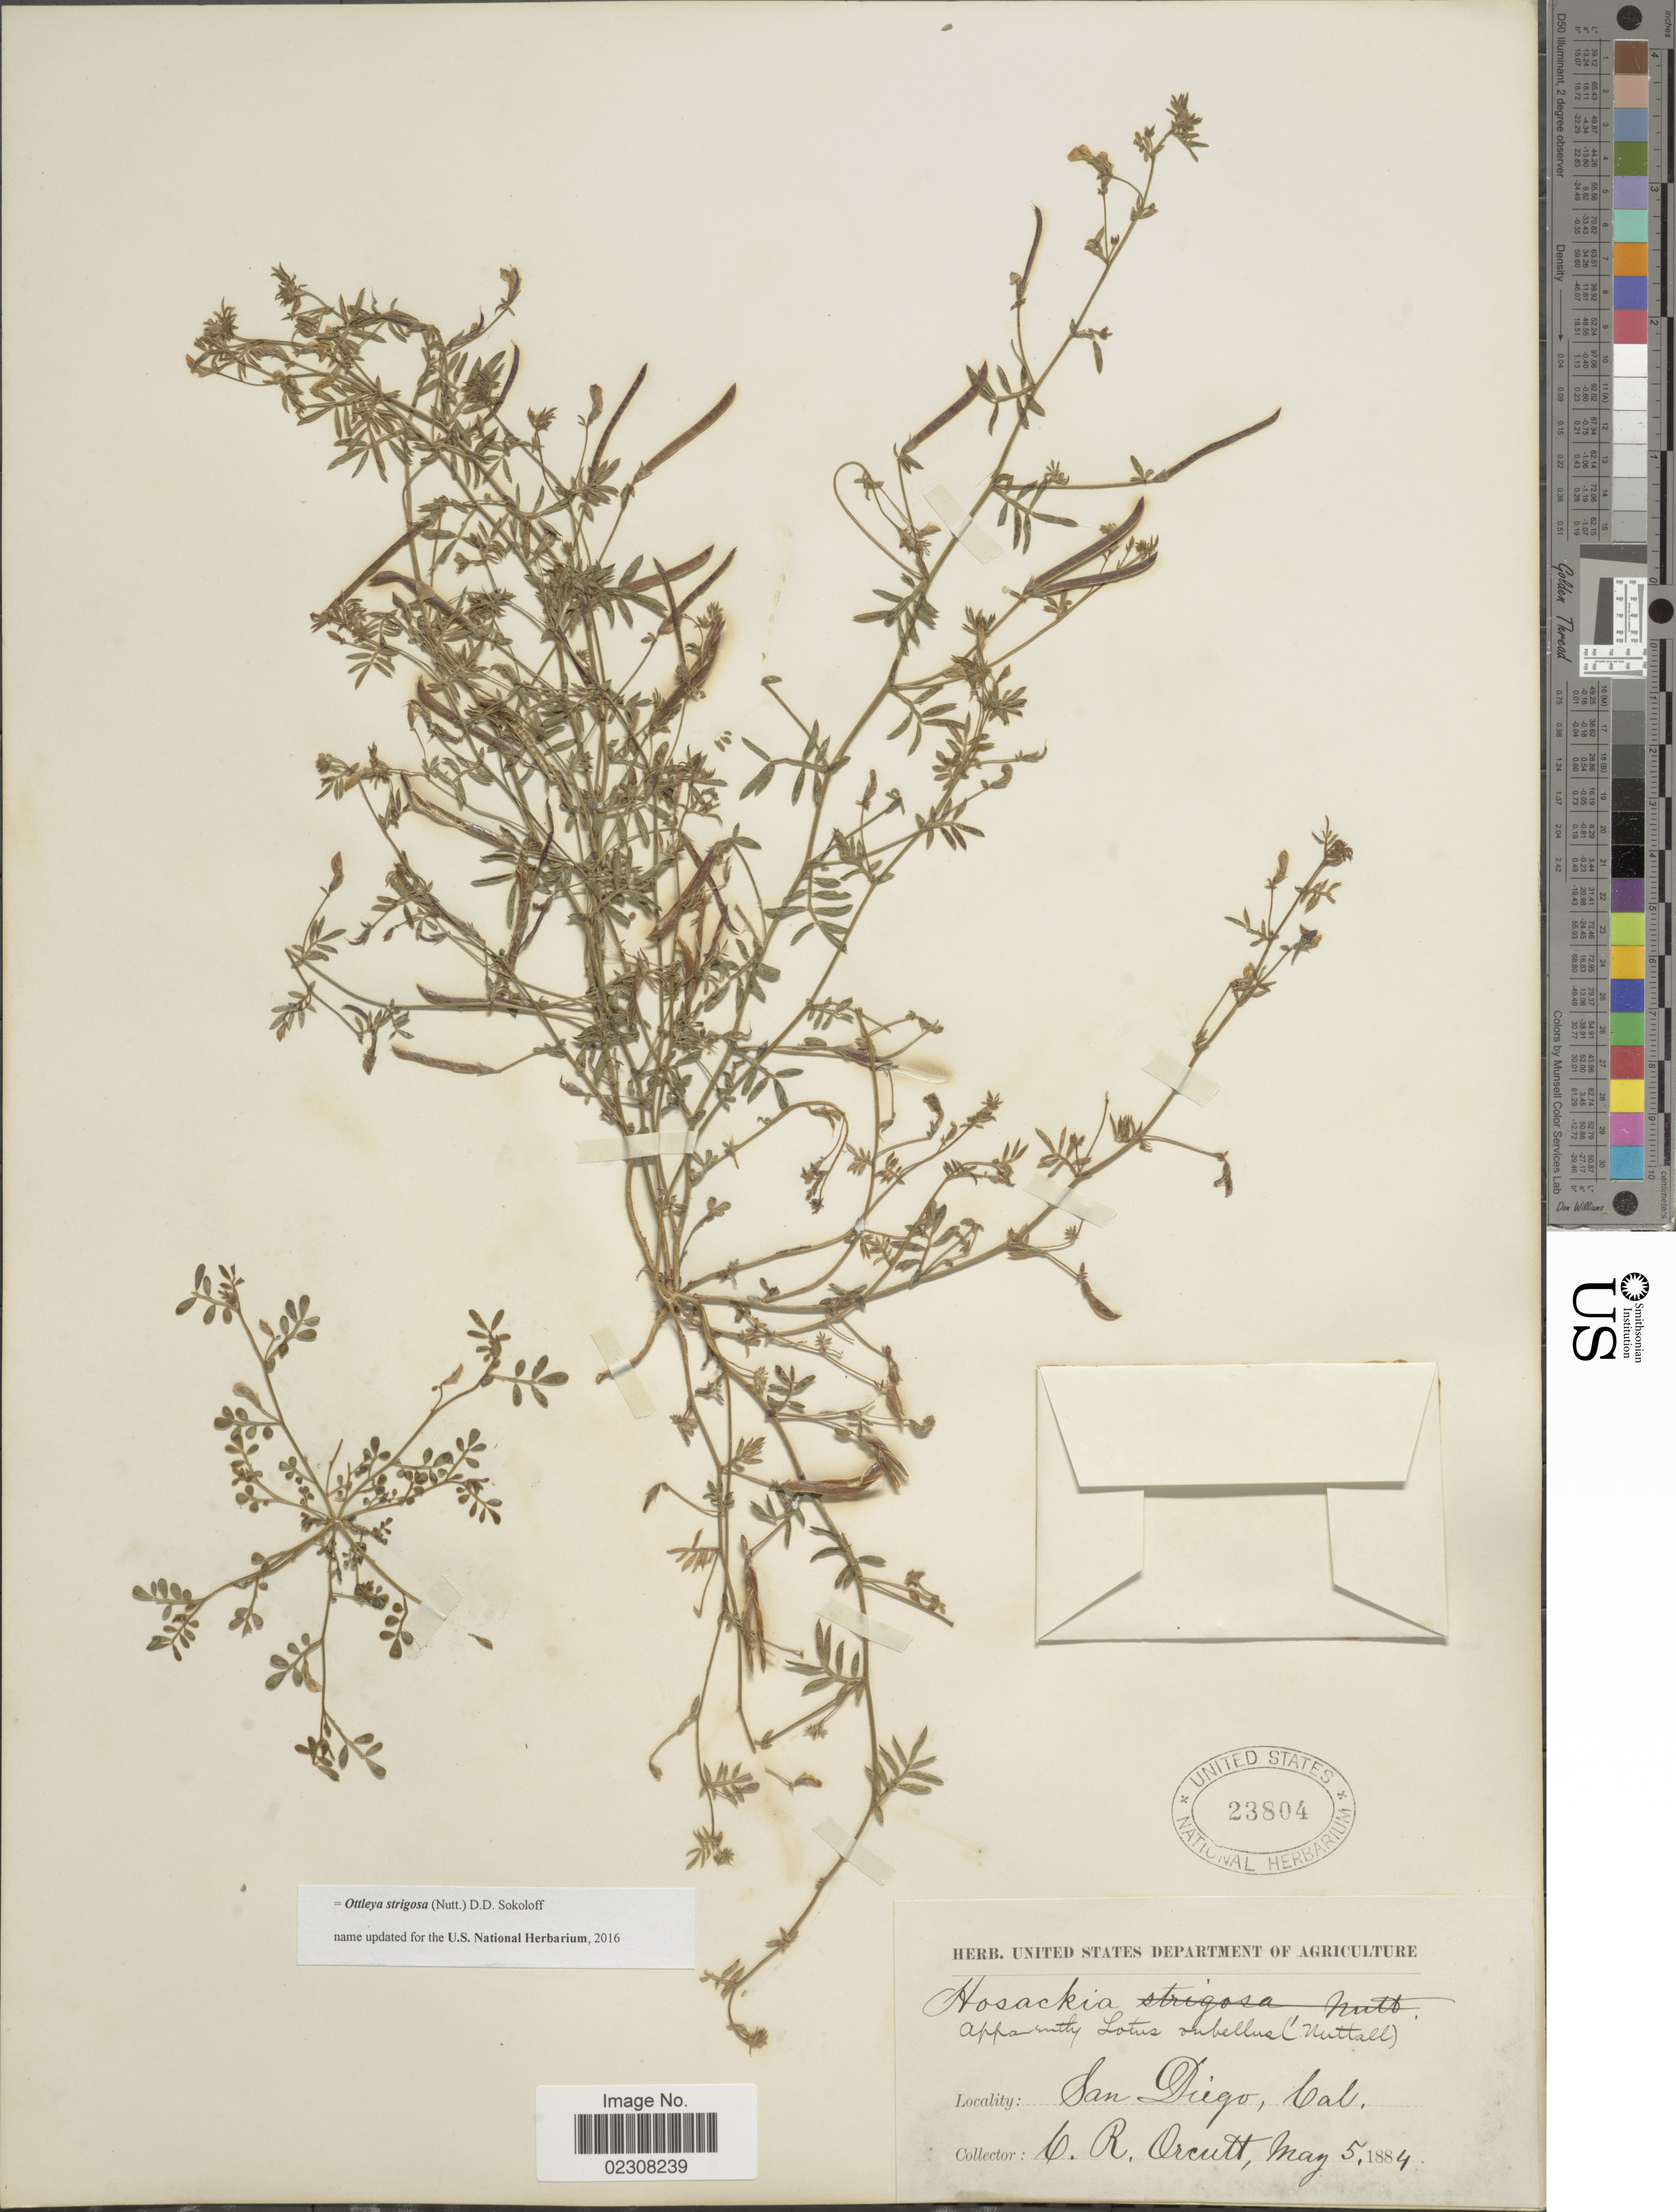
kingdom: Plantae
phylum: Tracheophyta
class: Magnoliopsida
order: Fabales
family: Fabaceae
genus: Ottleya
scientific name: Ottleya strigosa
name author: (Nutt.) D.D. Sokoloff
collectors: C. R. Orcutt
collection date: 1884-05-05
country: United States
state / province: California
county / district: San Diego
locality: San Diego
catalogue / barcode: US 23804